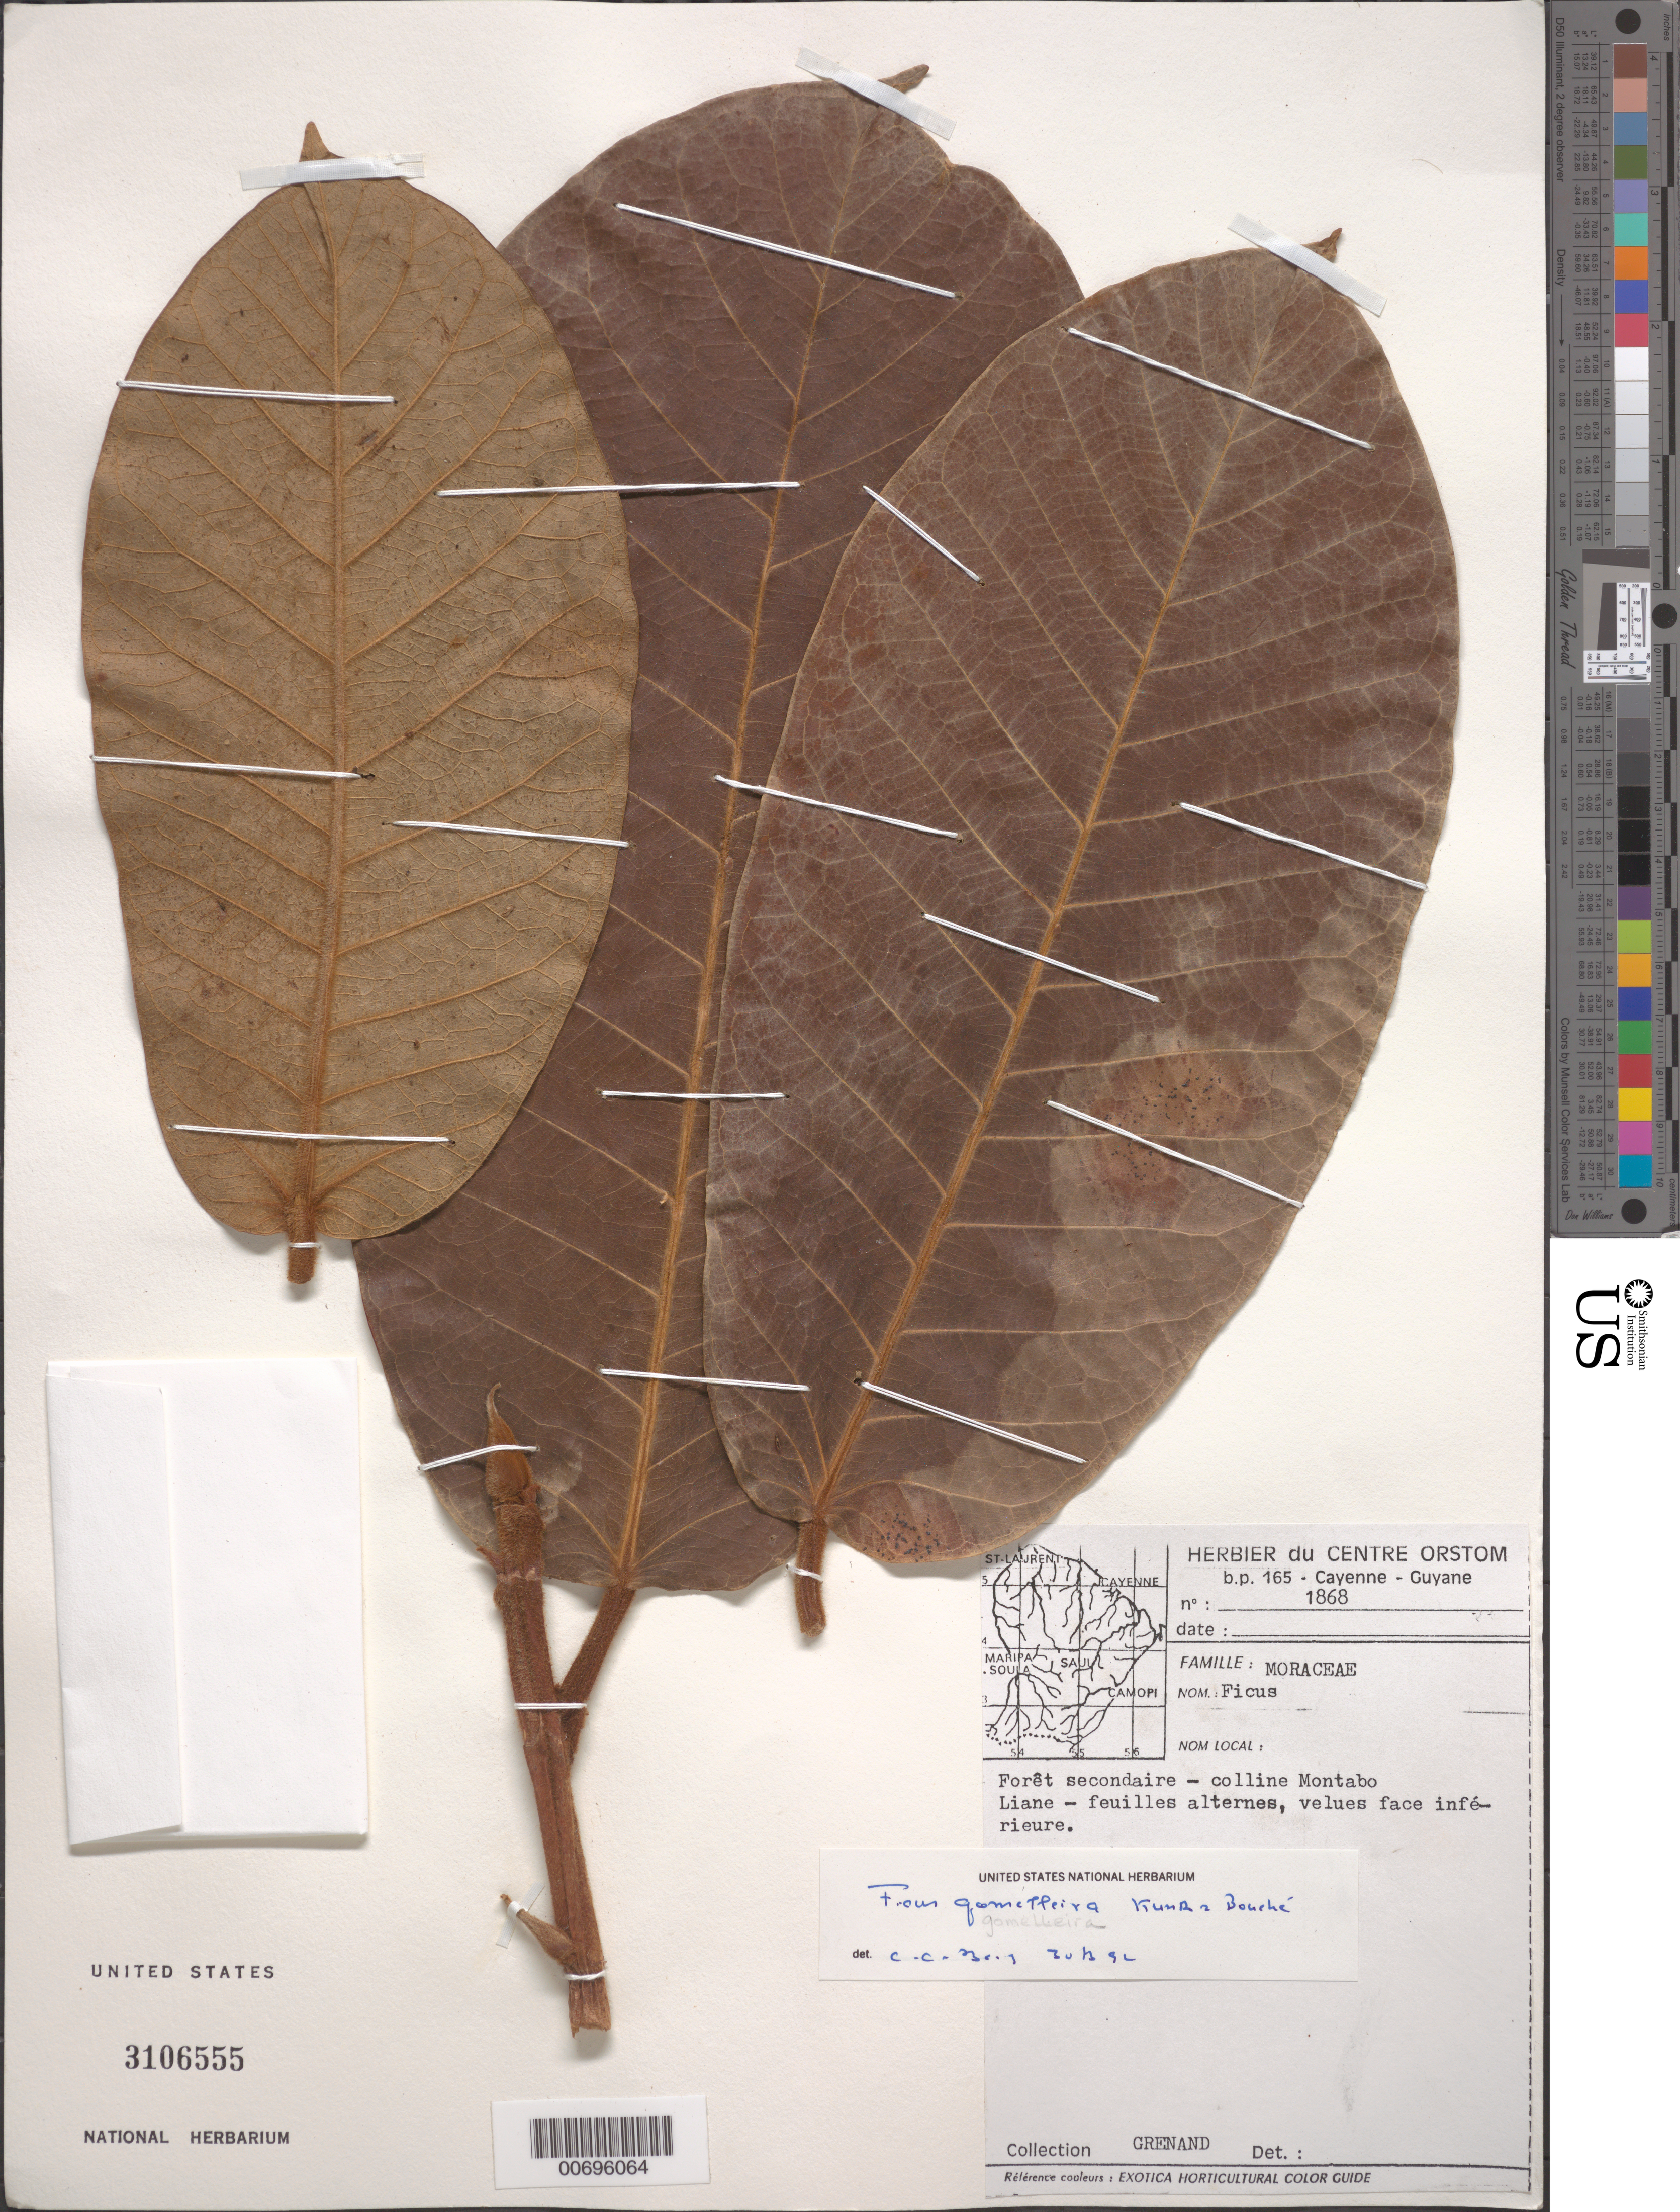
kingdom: Plantae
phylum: Tracheophyta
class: Magnoliopsida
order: Rosales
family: Moraceae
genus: Ficus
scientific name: Ficus gomelleira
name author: Kunth & C.D. Bouché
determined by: Berg, C. C.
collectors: P. Grenand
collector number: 1868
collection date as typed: s.d.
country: French Guiana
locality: Colline Montabo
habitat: Colline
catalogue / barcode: US 3106555